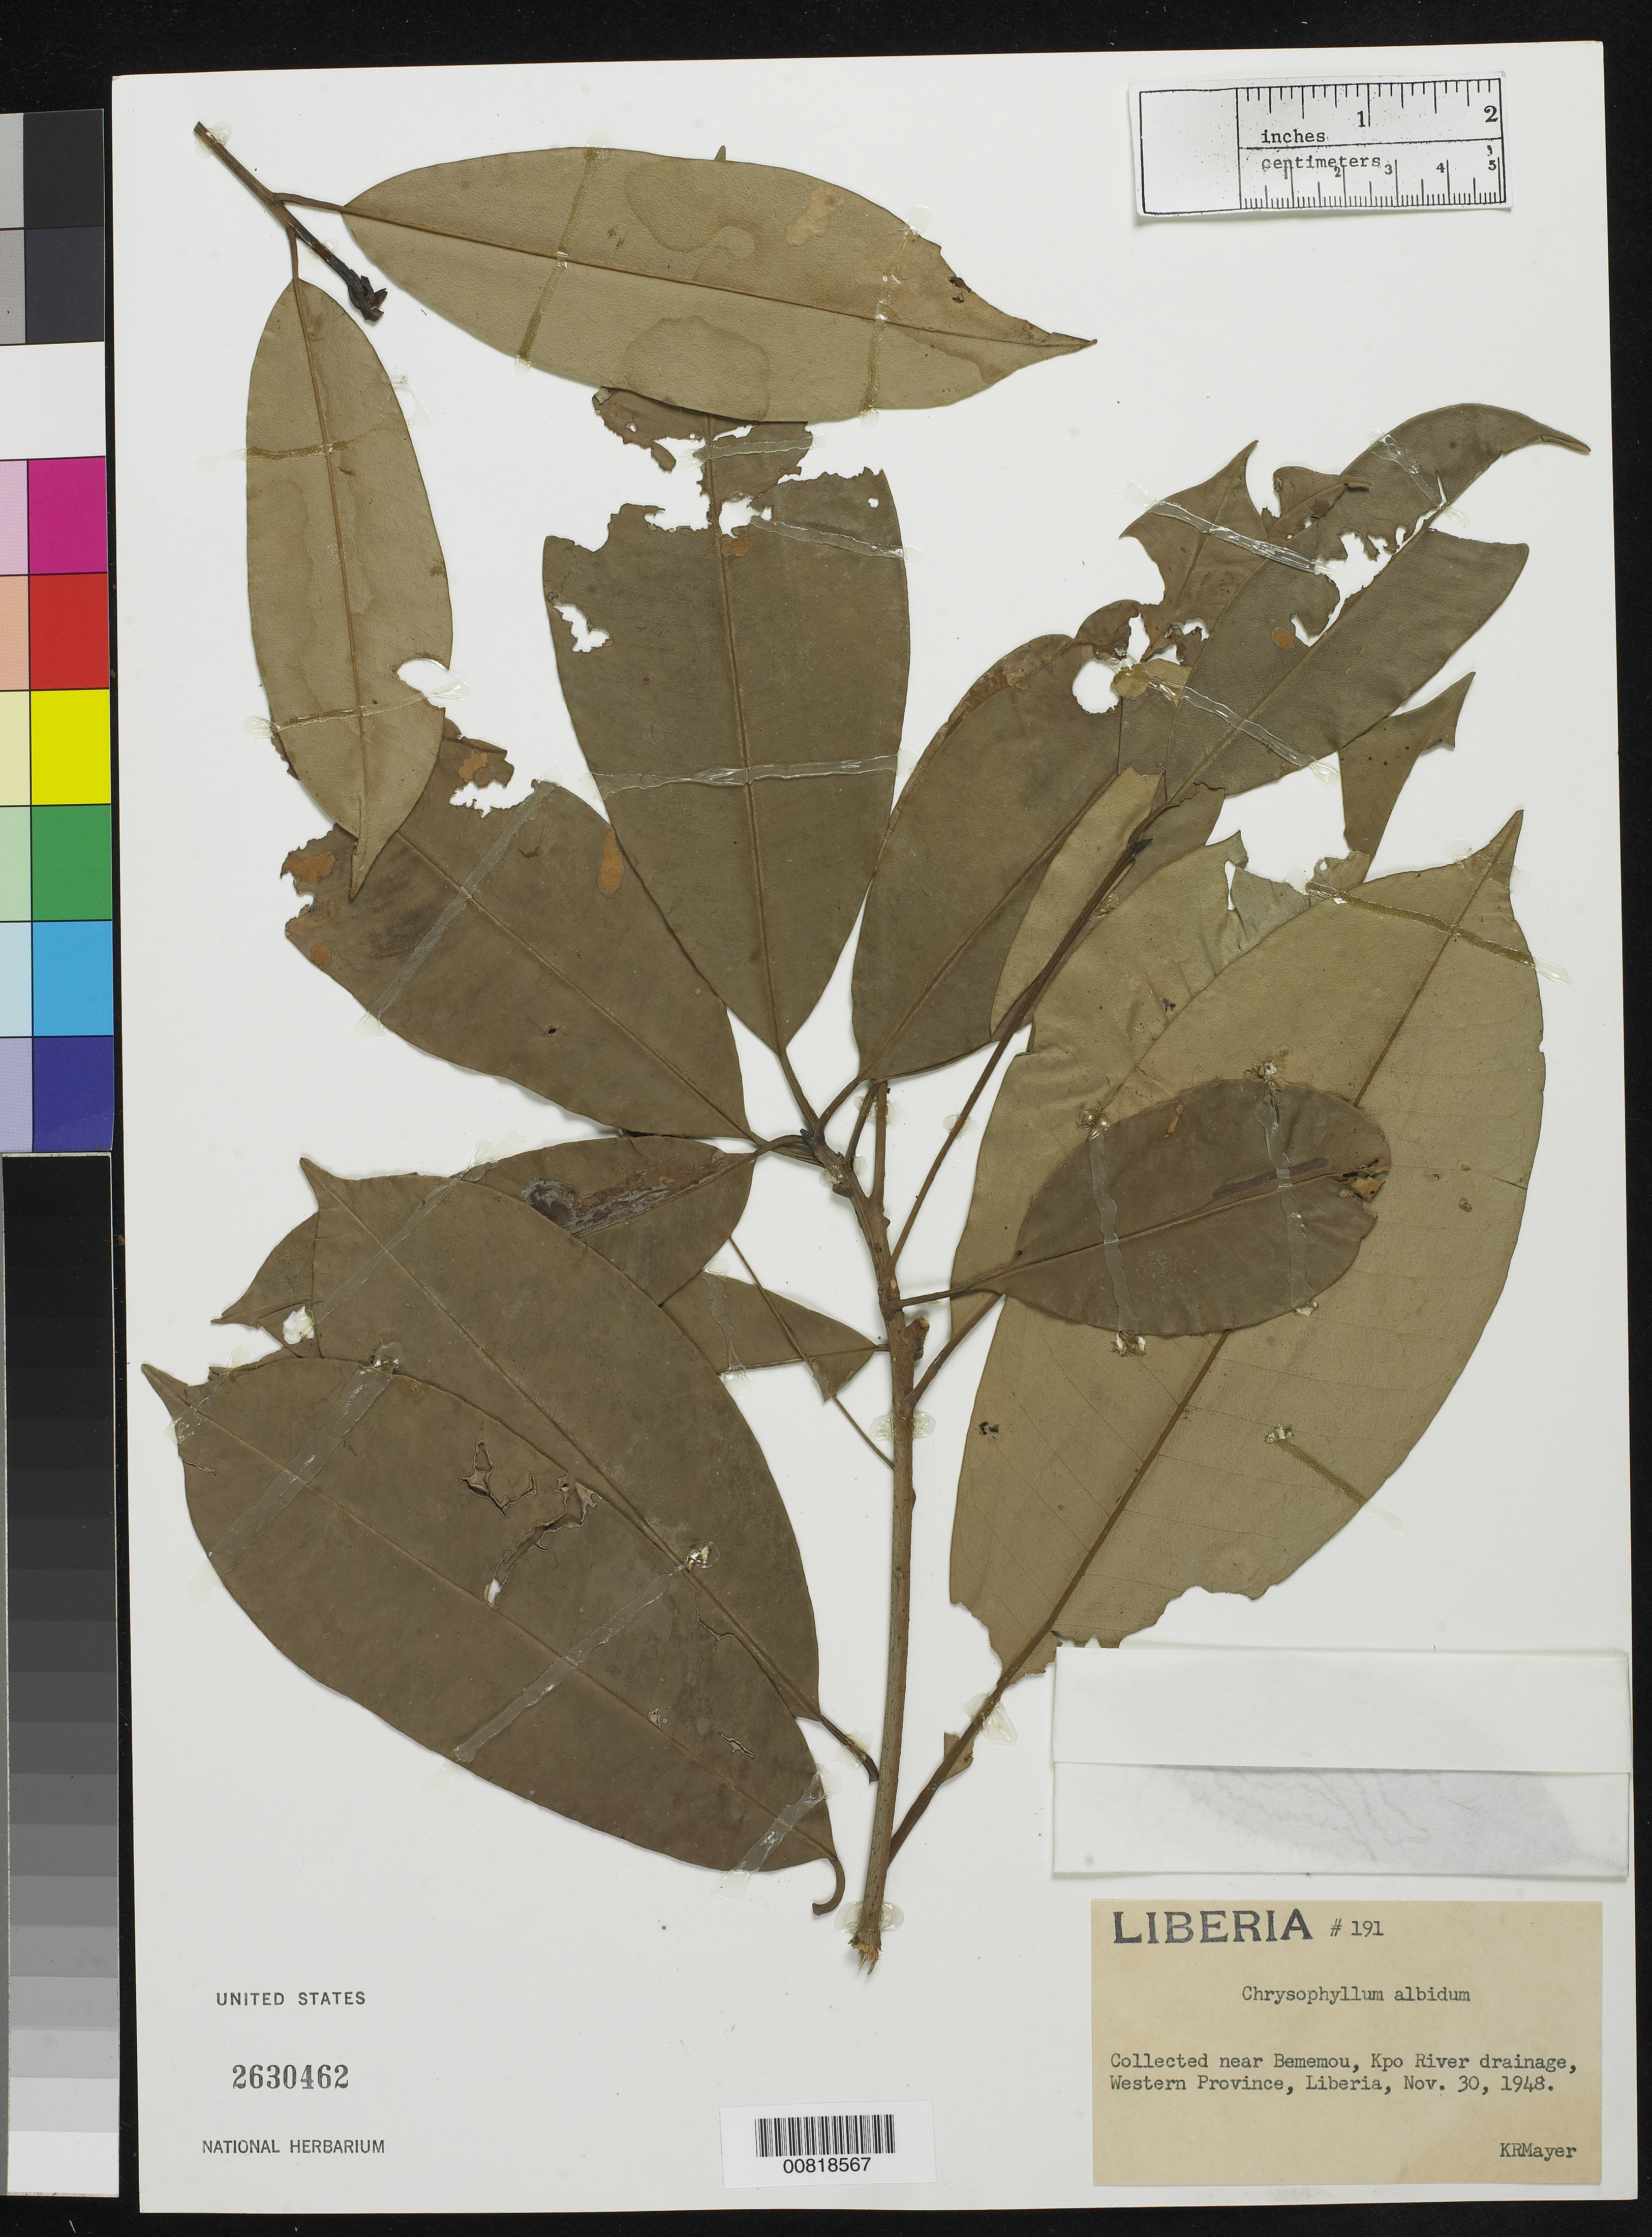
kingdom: Plantae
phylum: Tracheophyta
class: Magnoliopsida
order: Ericales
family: Sapotaceae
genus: Chrysophyllum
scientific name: Chrysophyllum albidum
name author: G. Don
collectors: K. R. Mayer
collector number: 191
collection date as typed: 30 Nov 1948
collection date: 1948-11-30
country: Liberia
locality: Western Province: Kpo River drainage, near Bememou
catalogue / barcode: US 2630462